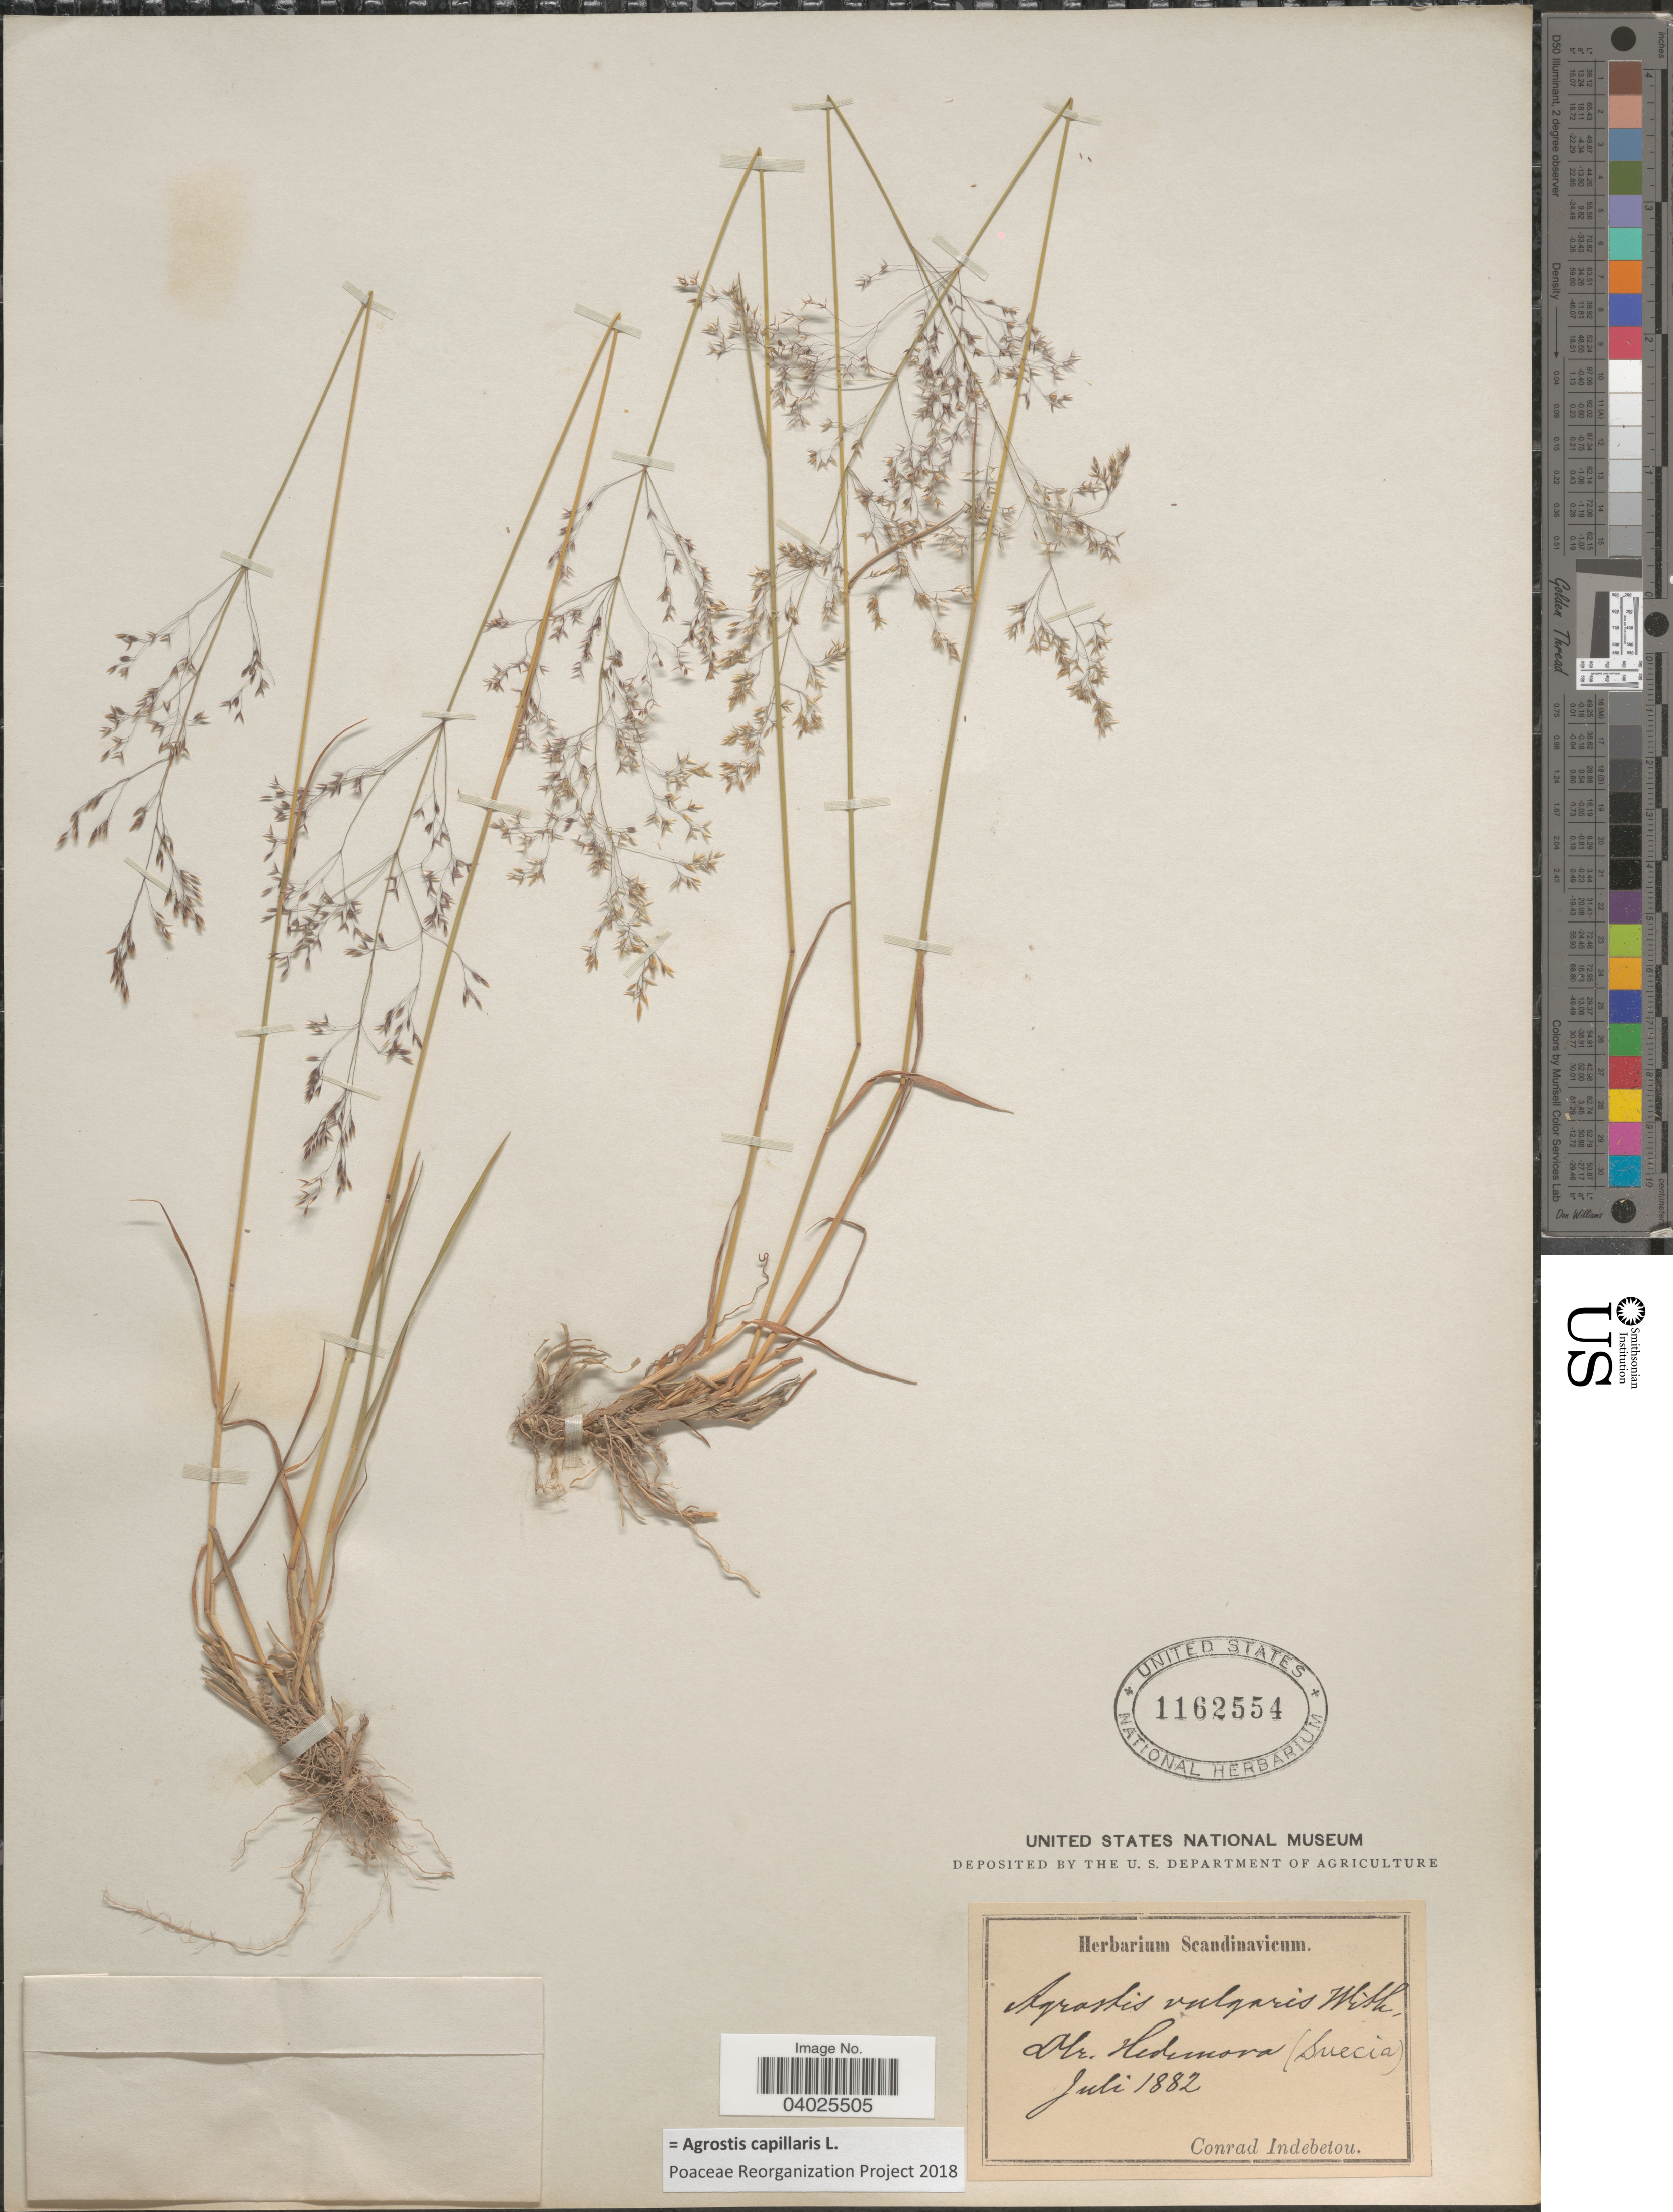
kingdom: Plantae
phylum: Tracheophyta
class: Liliopsida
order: Poales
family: Poaceae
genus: Agrostis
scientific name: Agrostis capillaris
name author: L.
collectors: C. Indebetou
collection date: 1882-07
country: Sweden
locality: Dlr. Hedemora (Suecia).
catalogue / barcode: US 1162554